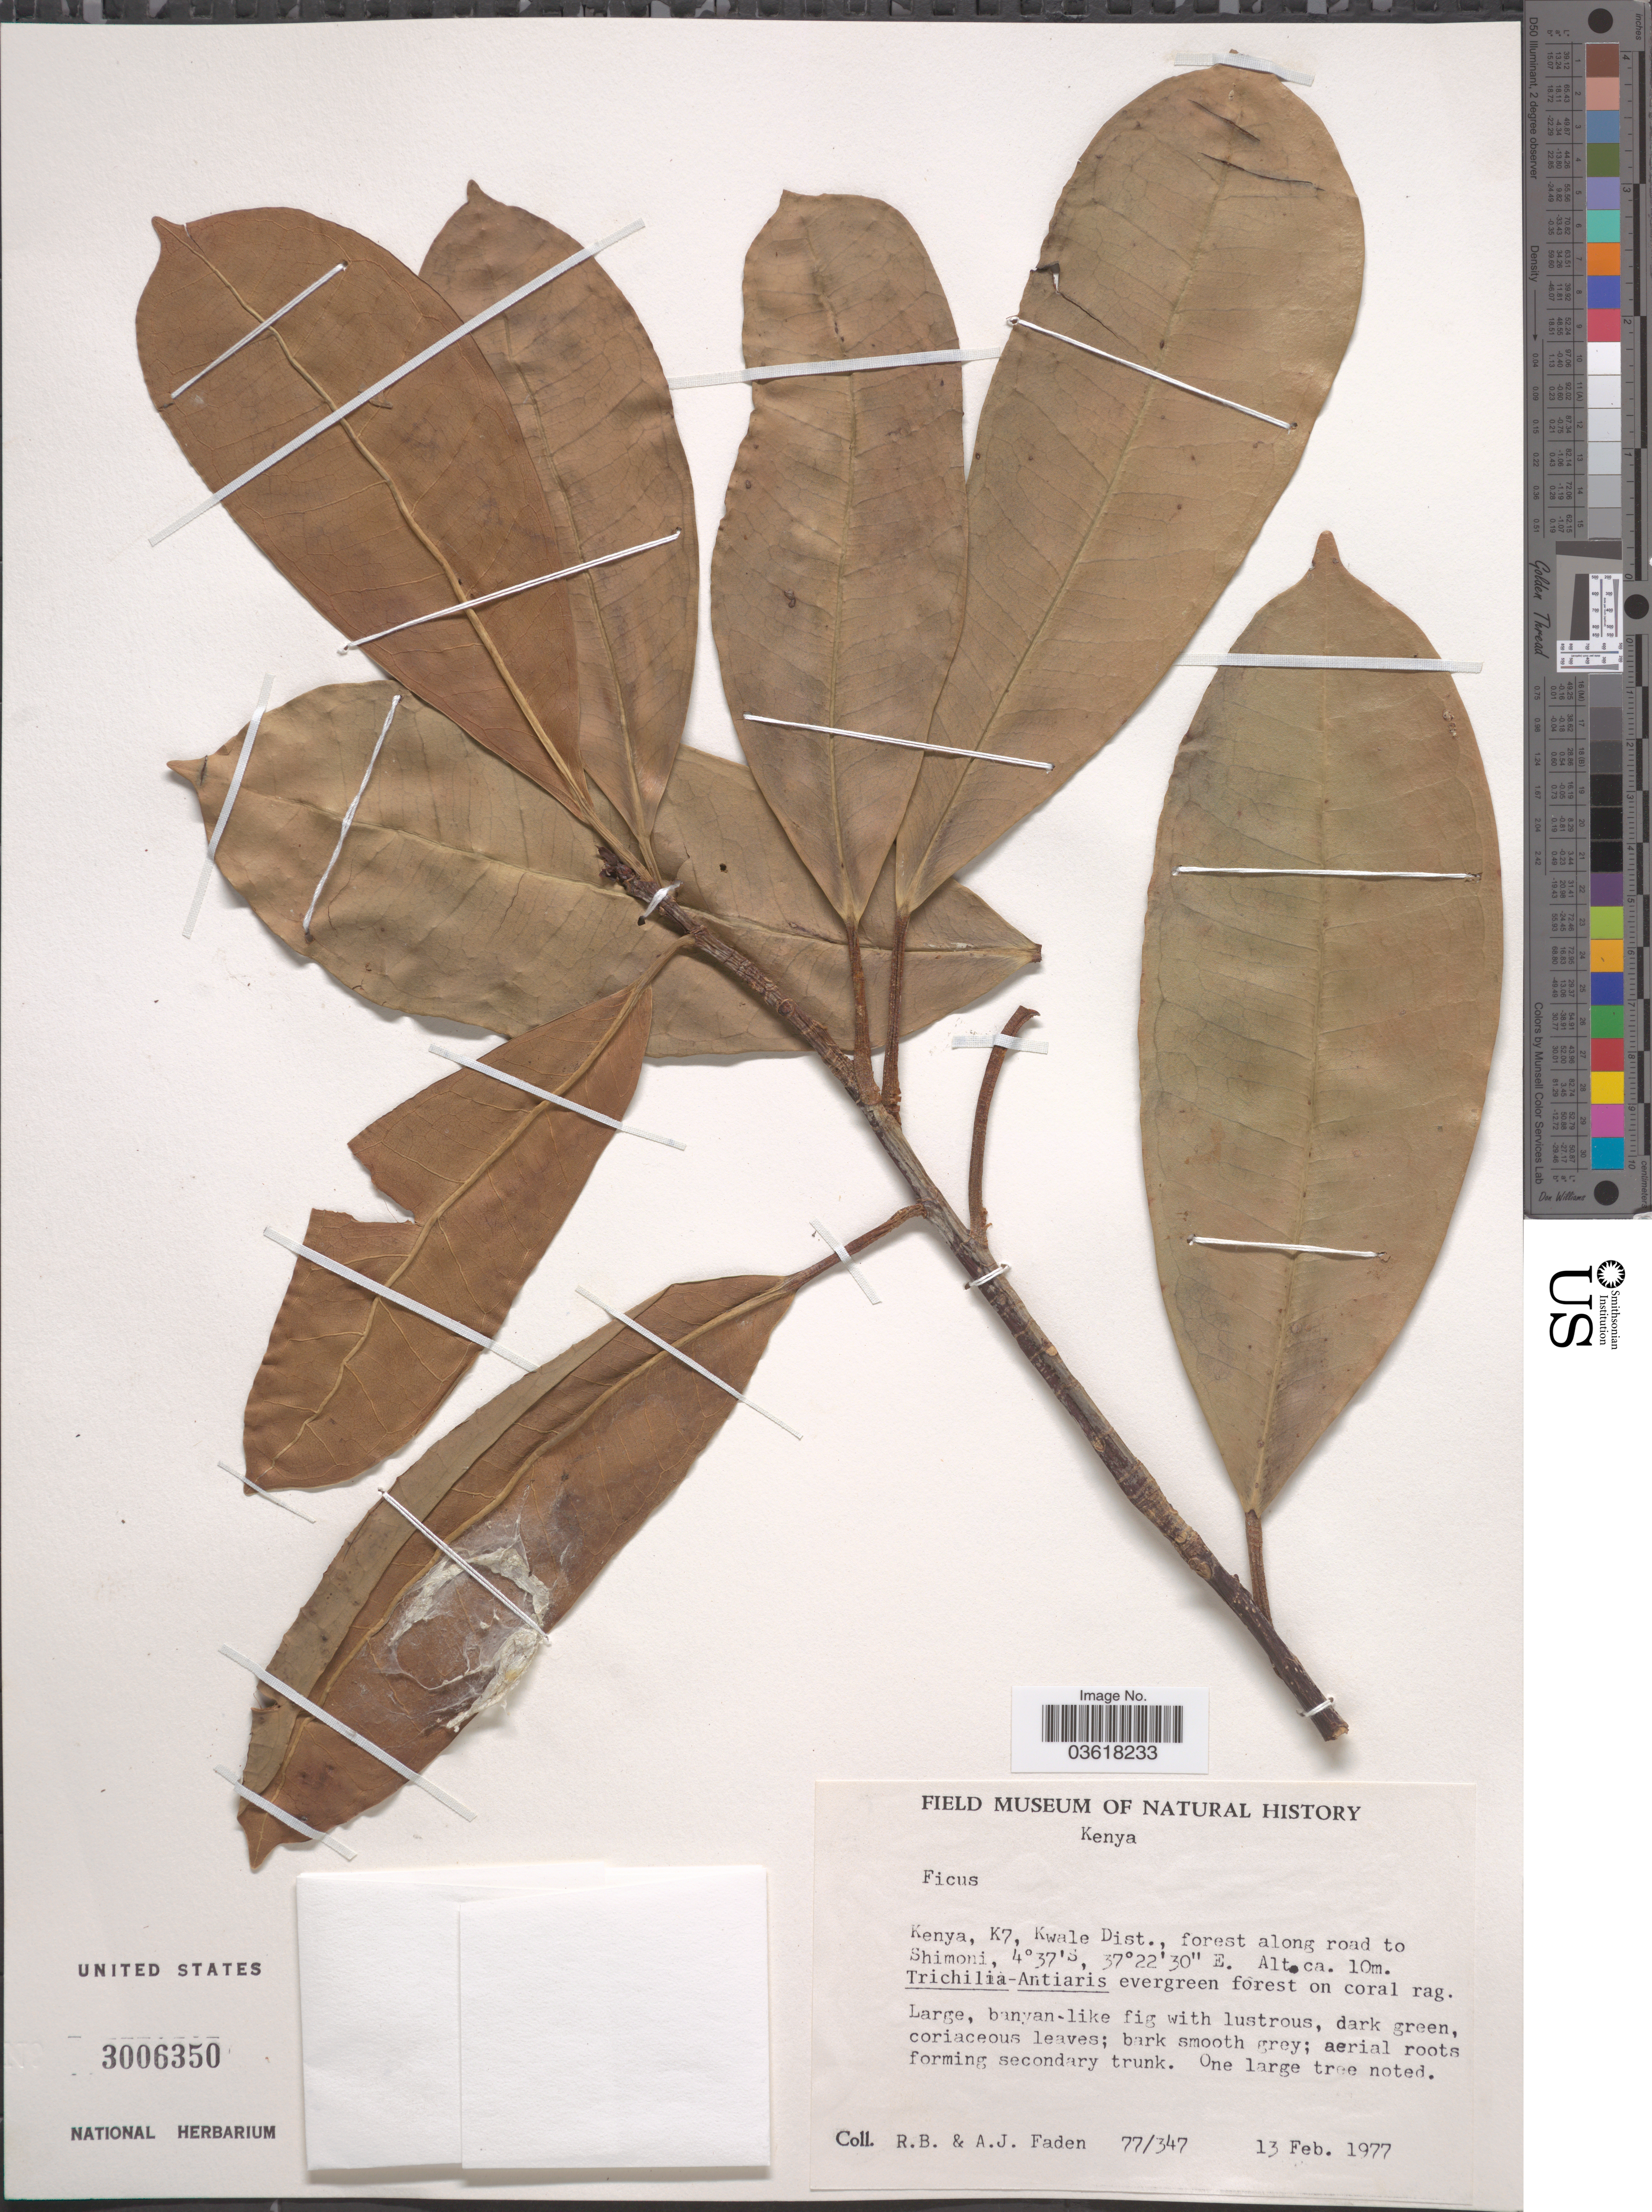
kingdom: Plantae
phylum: Tracheophyta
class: Magnoliopsida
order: Rosales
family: Moraceae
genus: Ficus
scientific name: Ficus sp.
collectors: R. B. Faden & A. J. Faden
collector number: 77/347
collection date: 1977-02-13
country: Kenya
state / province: Kwale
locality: K7, Kwale Dist., forest along road to Shimoni.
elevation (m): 10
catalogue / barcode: US 3006350